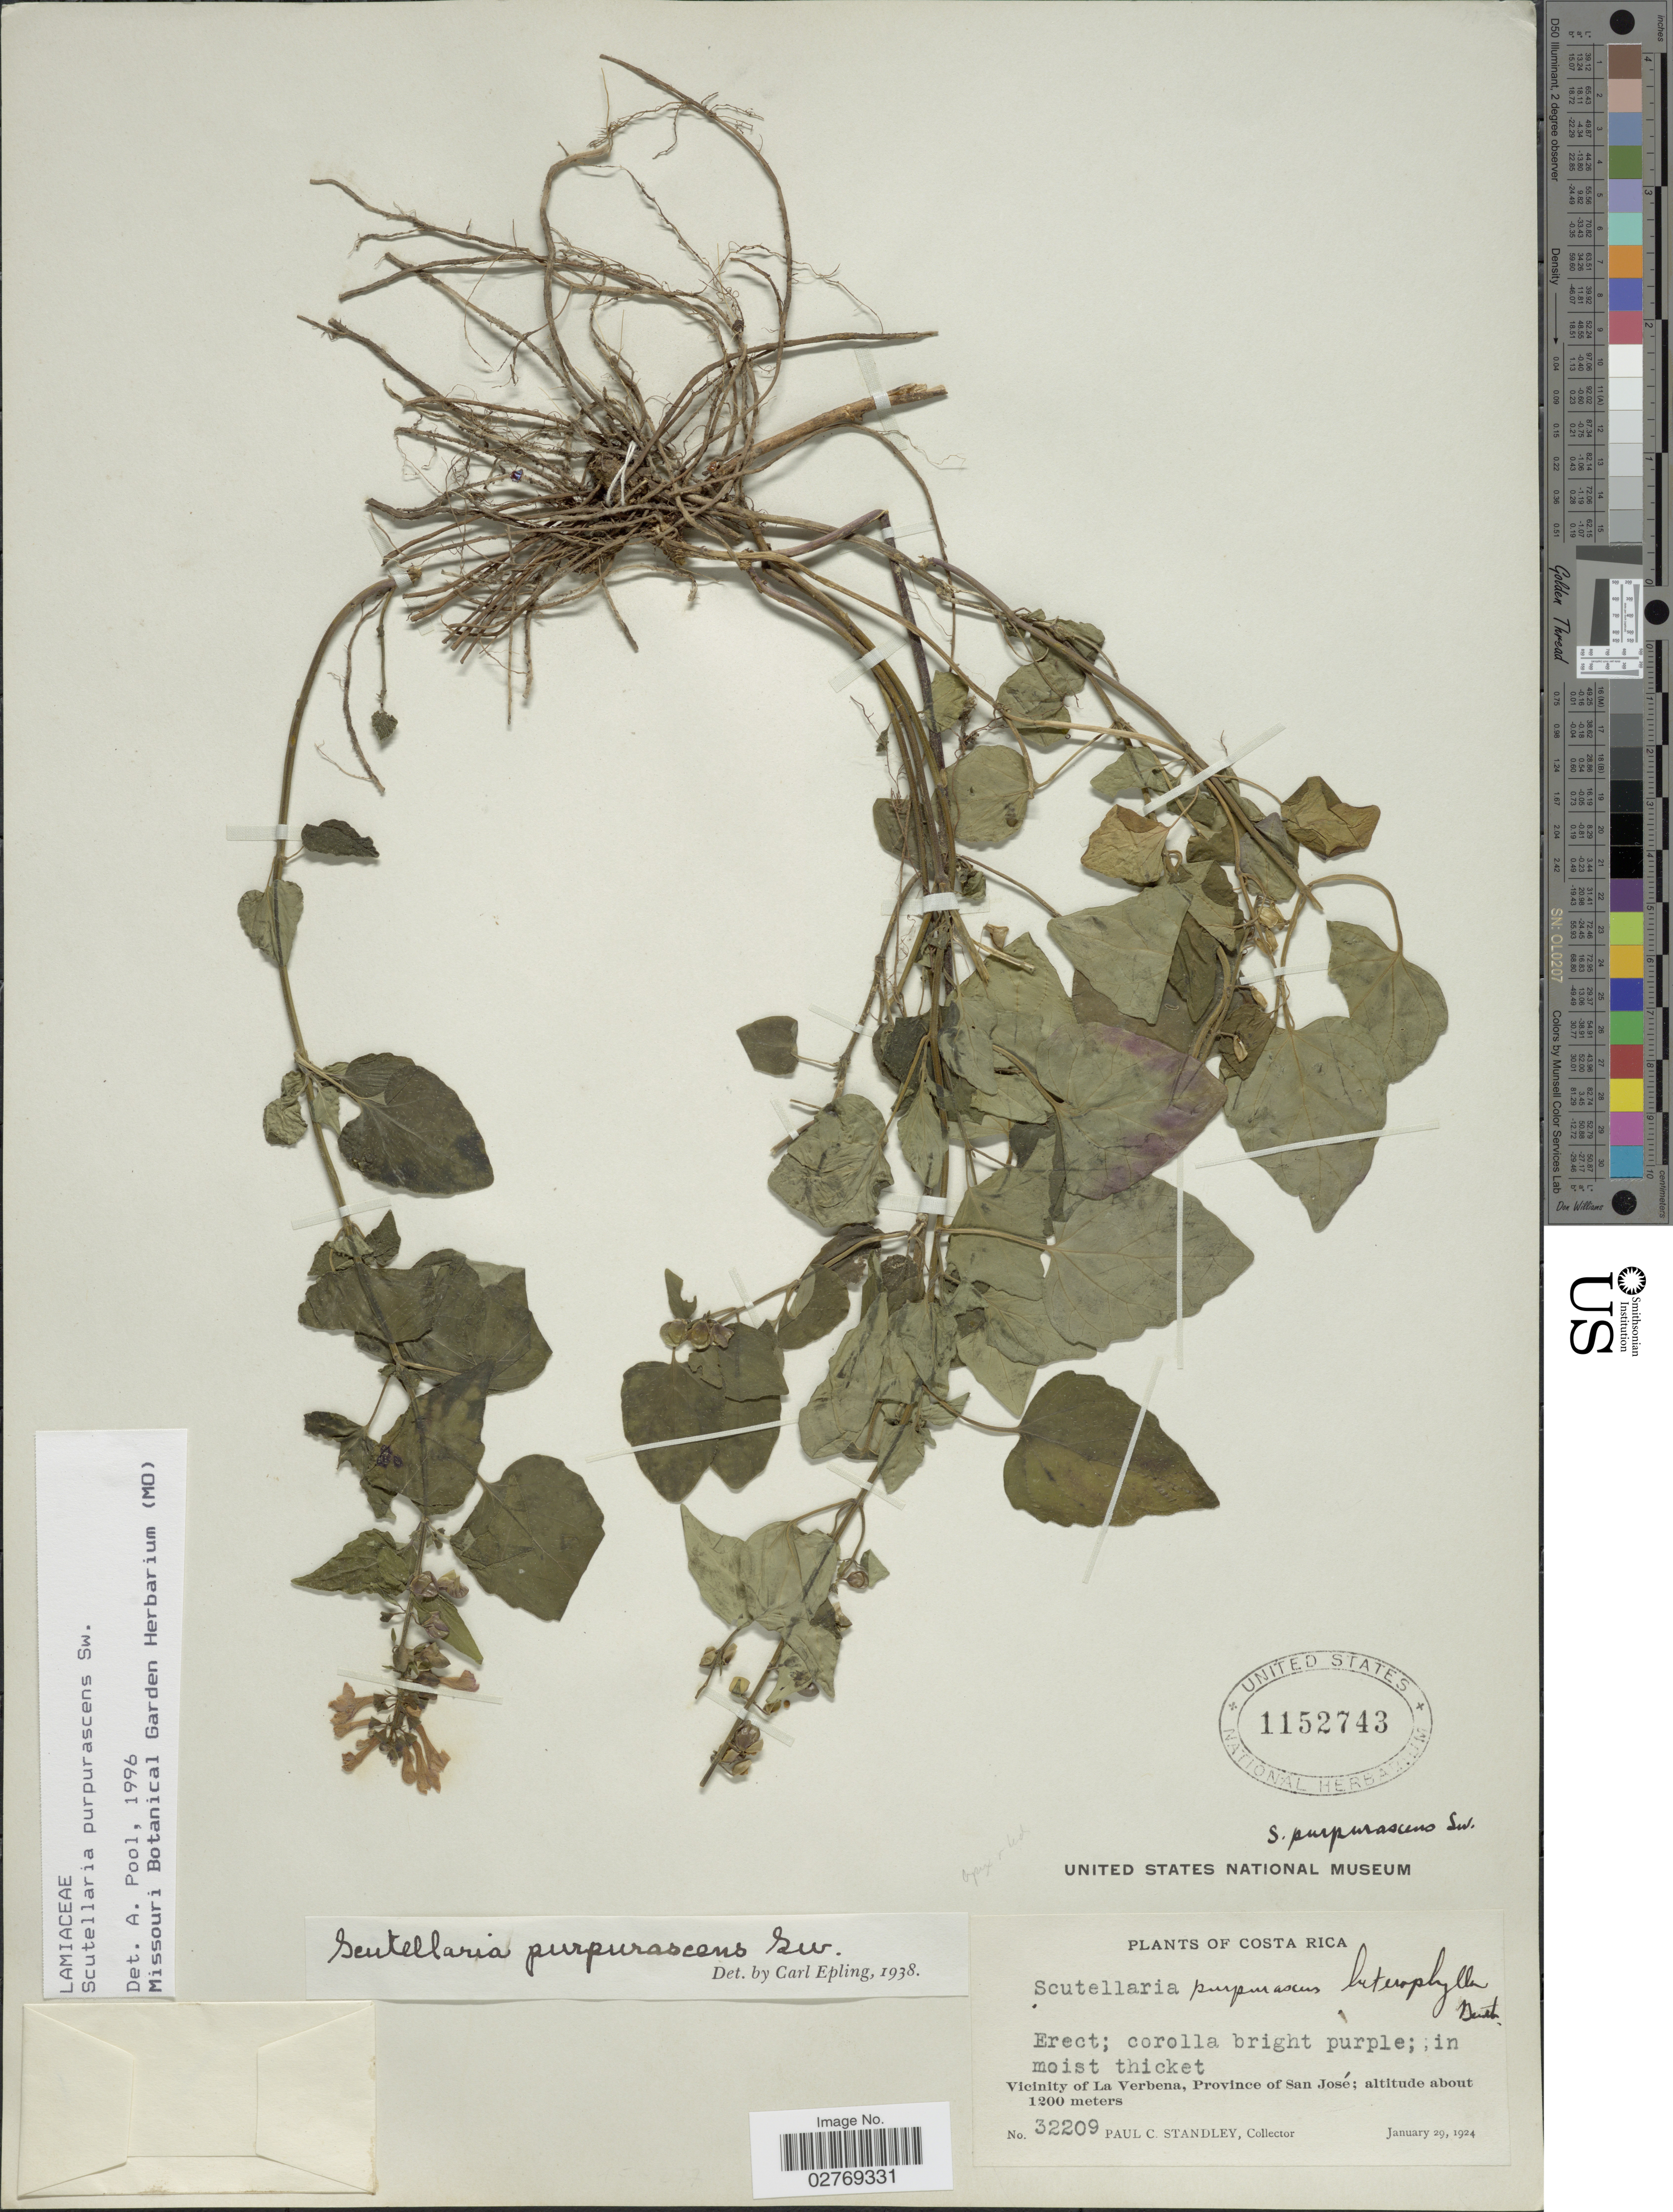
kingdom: Plantae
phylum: Tracheophyta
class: Magnoliopsida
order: Lamiales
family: Lamiaceae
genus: Scutellaria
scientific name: Scutellaria purpurascens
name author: Sw.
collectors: P. C. Standley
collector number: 32209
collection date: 1924-01-29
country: Costa Rica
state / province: San José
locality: Vicinity of La Verbena, Province San José.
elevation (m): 1200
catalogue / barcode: US 1152743